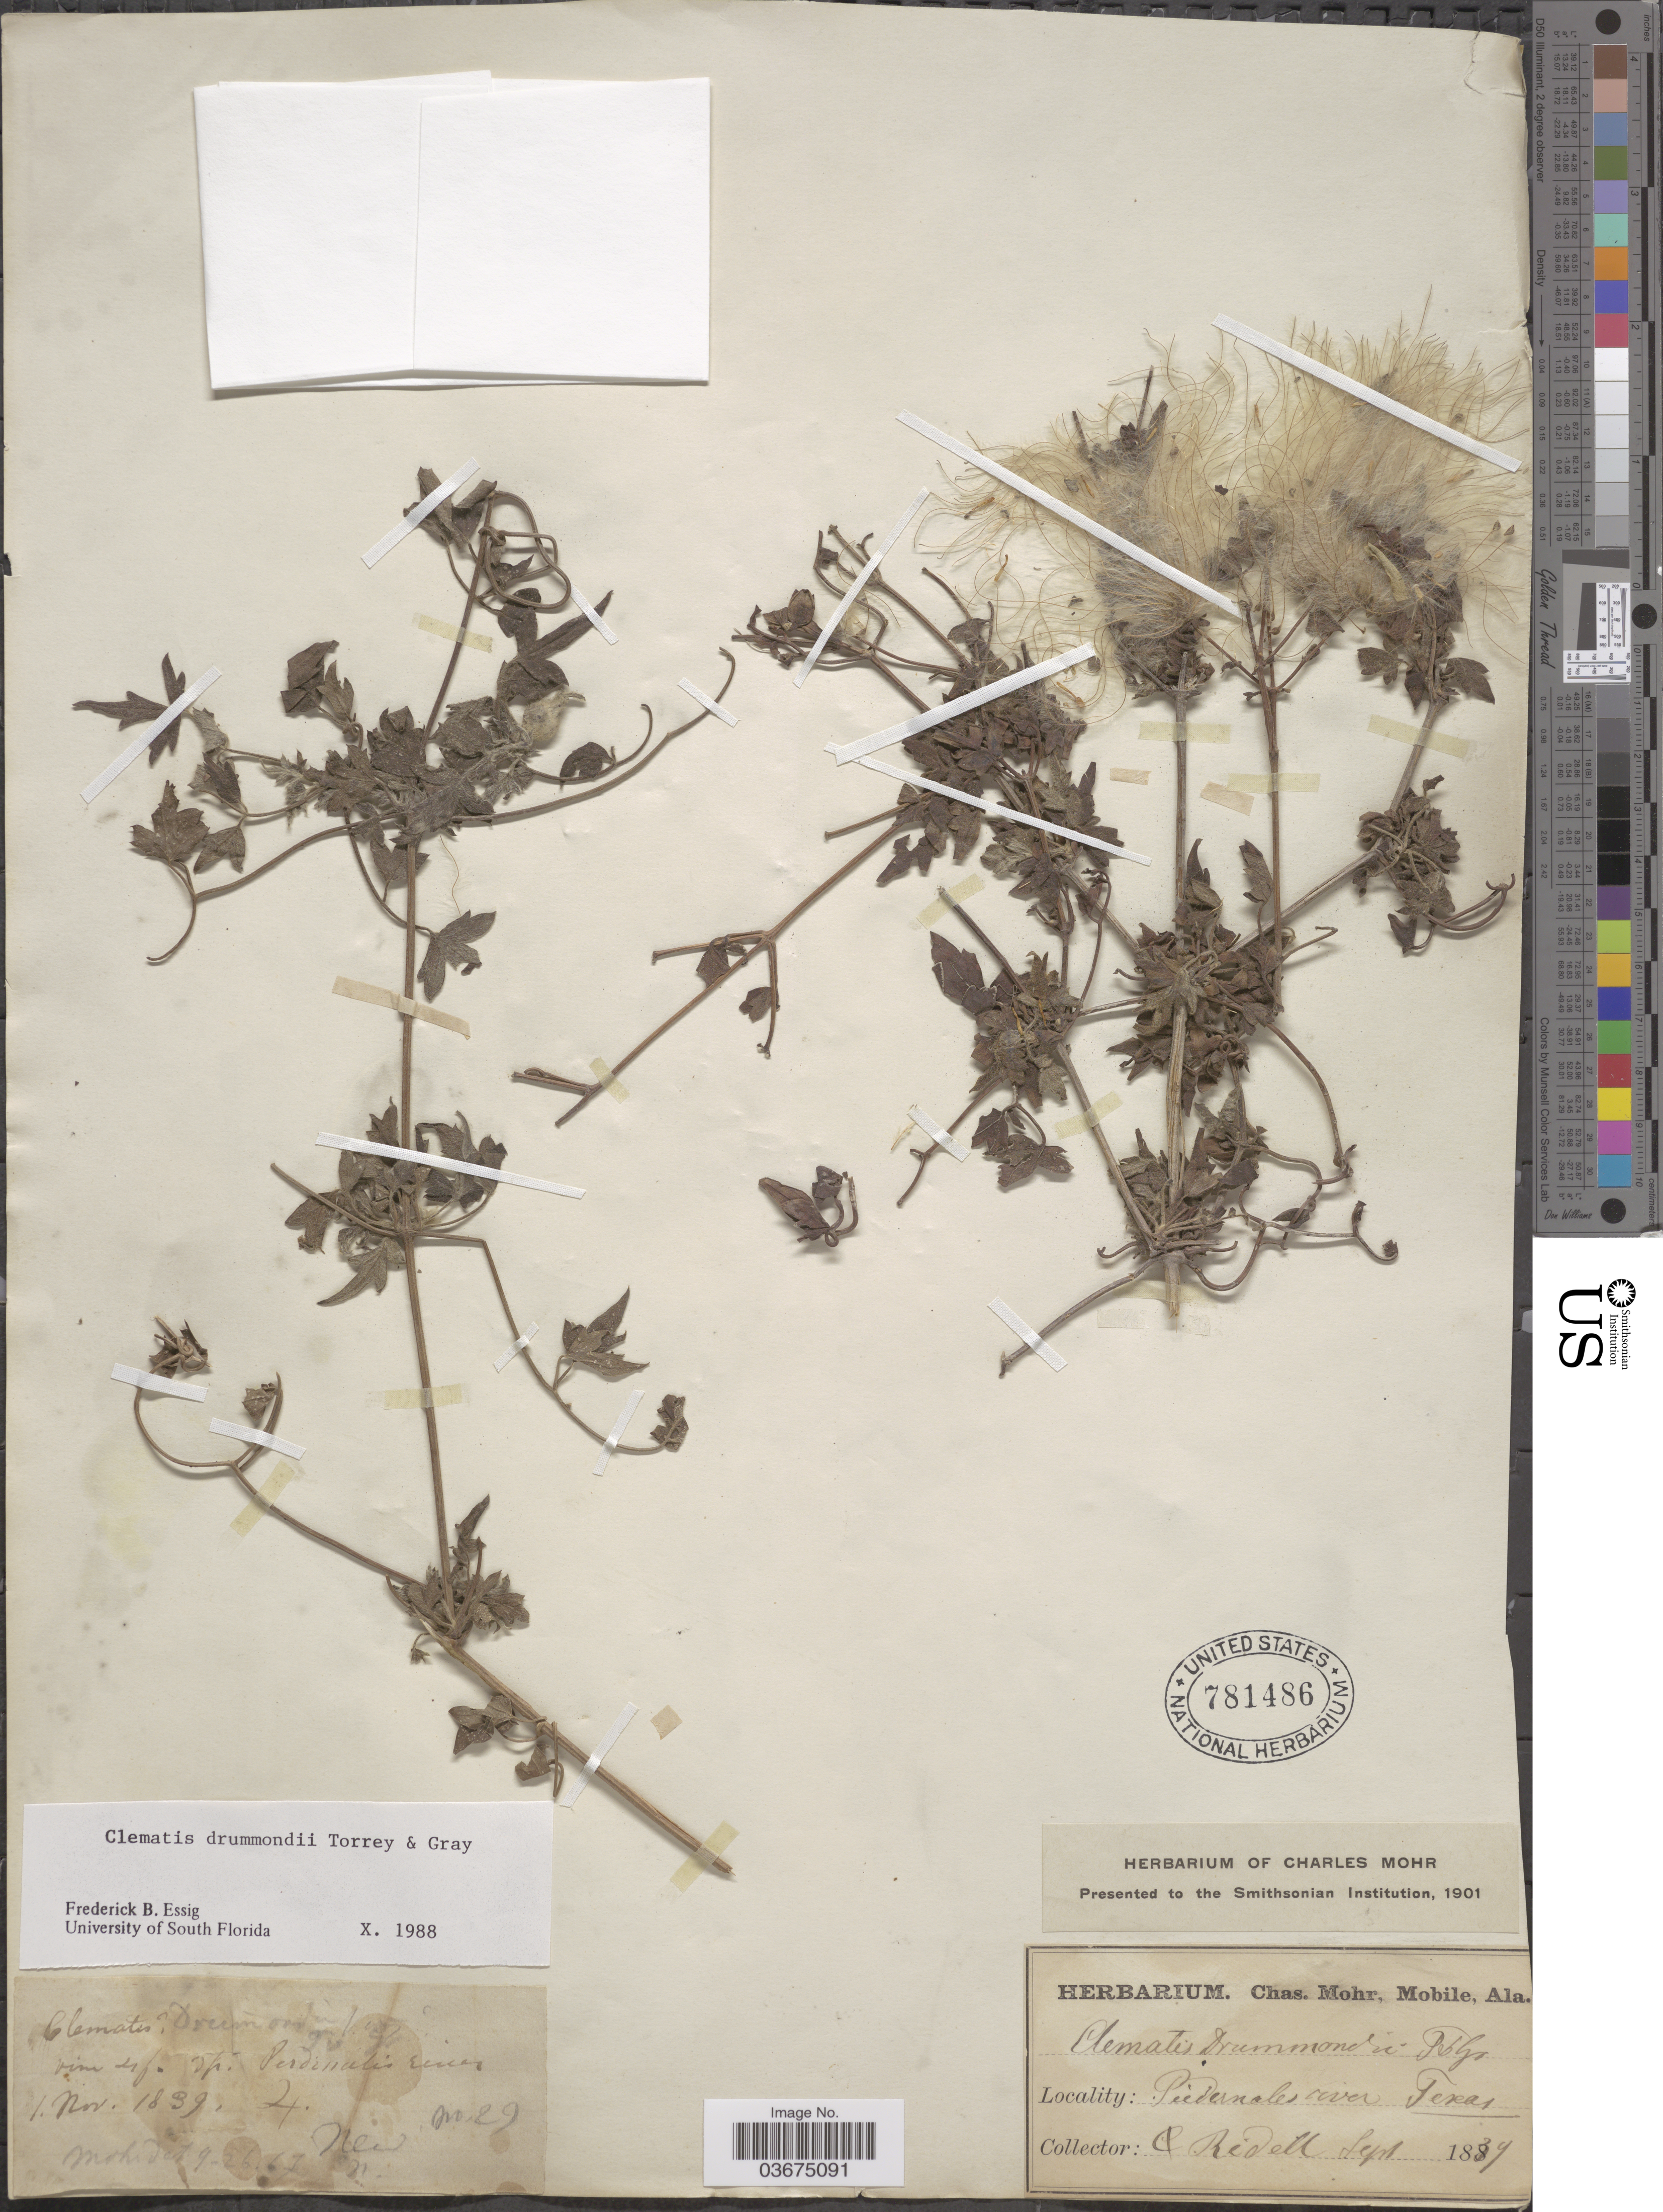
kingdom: Plantae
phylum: Tracheophyta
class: Magnoliopsida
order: Ranunculales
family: Ranunculaceae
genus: Clematis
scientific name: Clematis drummondii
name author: Torr. & A. Gray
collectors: -. Ridell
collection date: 1839-09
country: United States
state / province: Texas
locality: Piedernales river.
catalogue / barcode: US 781486